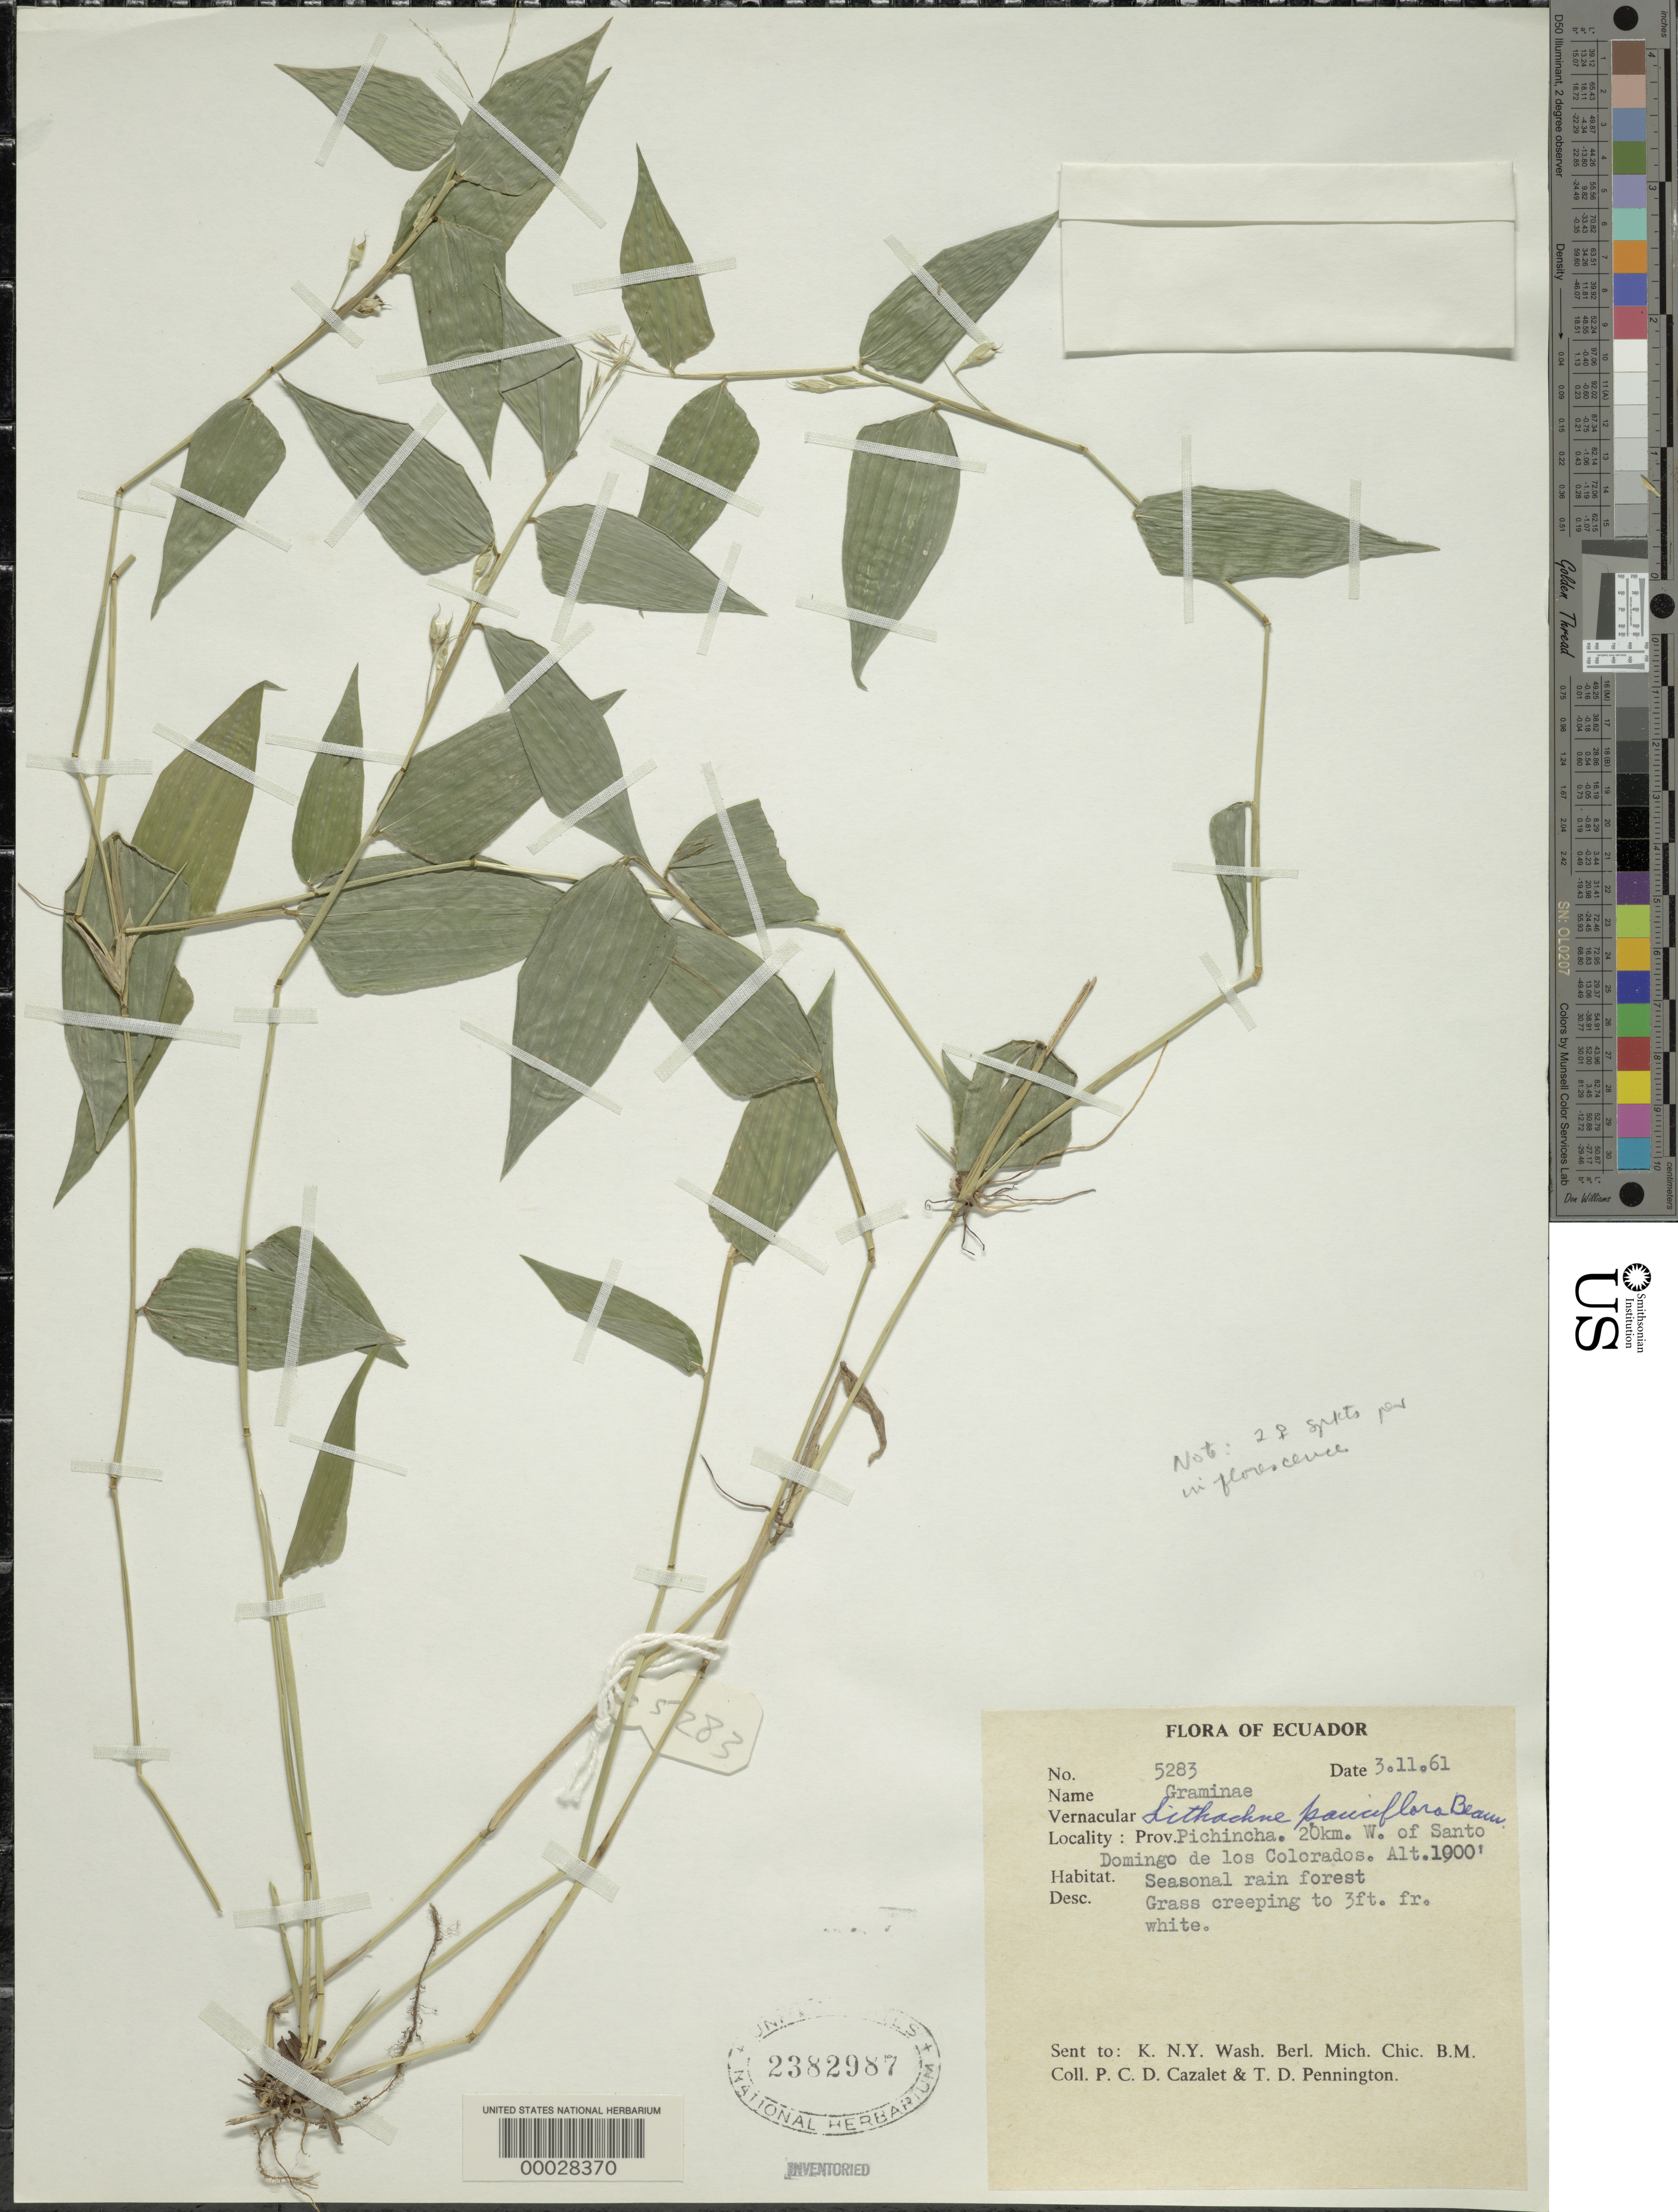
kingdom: Plantae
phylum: Tracheophyta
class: Liliopsida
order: Poales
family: Poaceae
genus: Lithachne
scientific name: Lithachne pauciflora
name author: (Sw.) P. Beauv.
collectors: P. Cazalet & T. D. Pennington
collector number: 5283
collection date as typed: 03 Nov 1961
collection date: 1961-11-03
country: Ecuador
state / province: Pichincha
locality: Santo Domingo de los Colorados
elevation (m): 305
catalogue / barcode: US 2382987